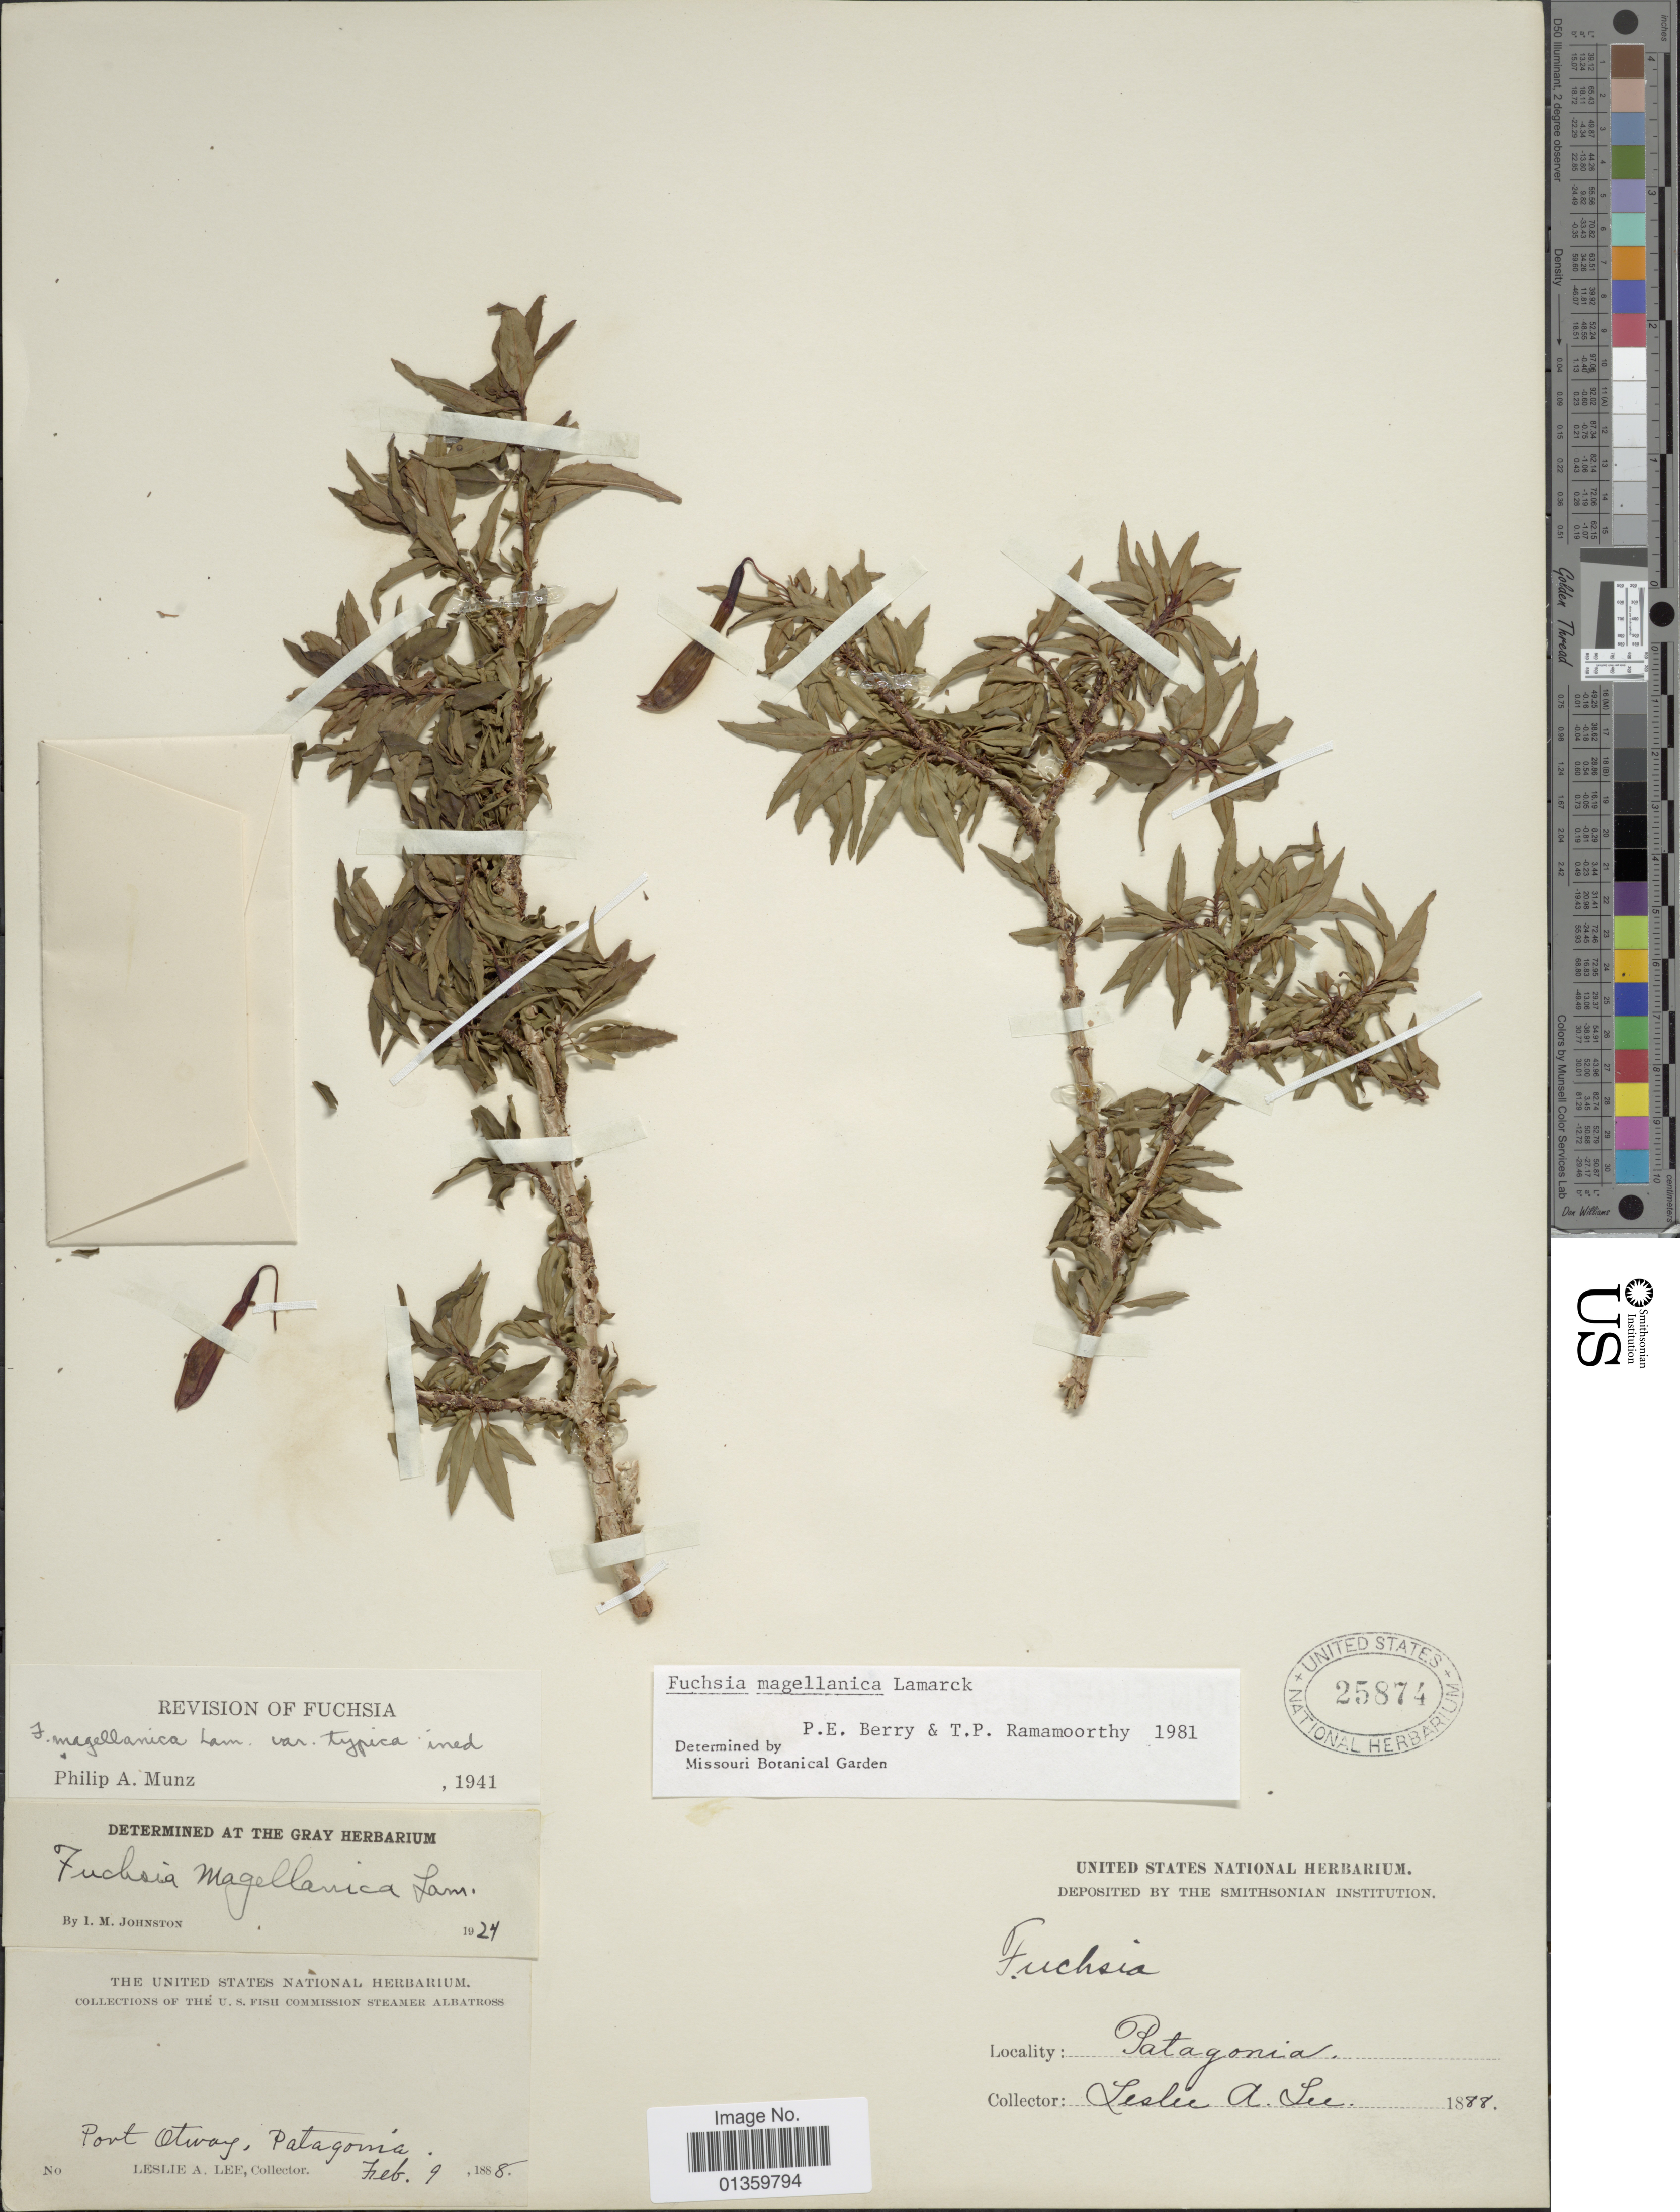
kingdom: Plantae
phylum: Tracheophyta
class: Magnoliopsida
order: Myrtales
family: Onagraceae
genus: Fuchsia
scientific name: Fuchsia magellanica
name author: Lam.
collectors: L. Lee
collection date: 1888-02-09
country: Chile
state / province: Magallanes y de la Antártica Chilena (XII)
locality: Port Otway, Patagonia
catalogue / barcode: US 25874